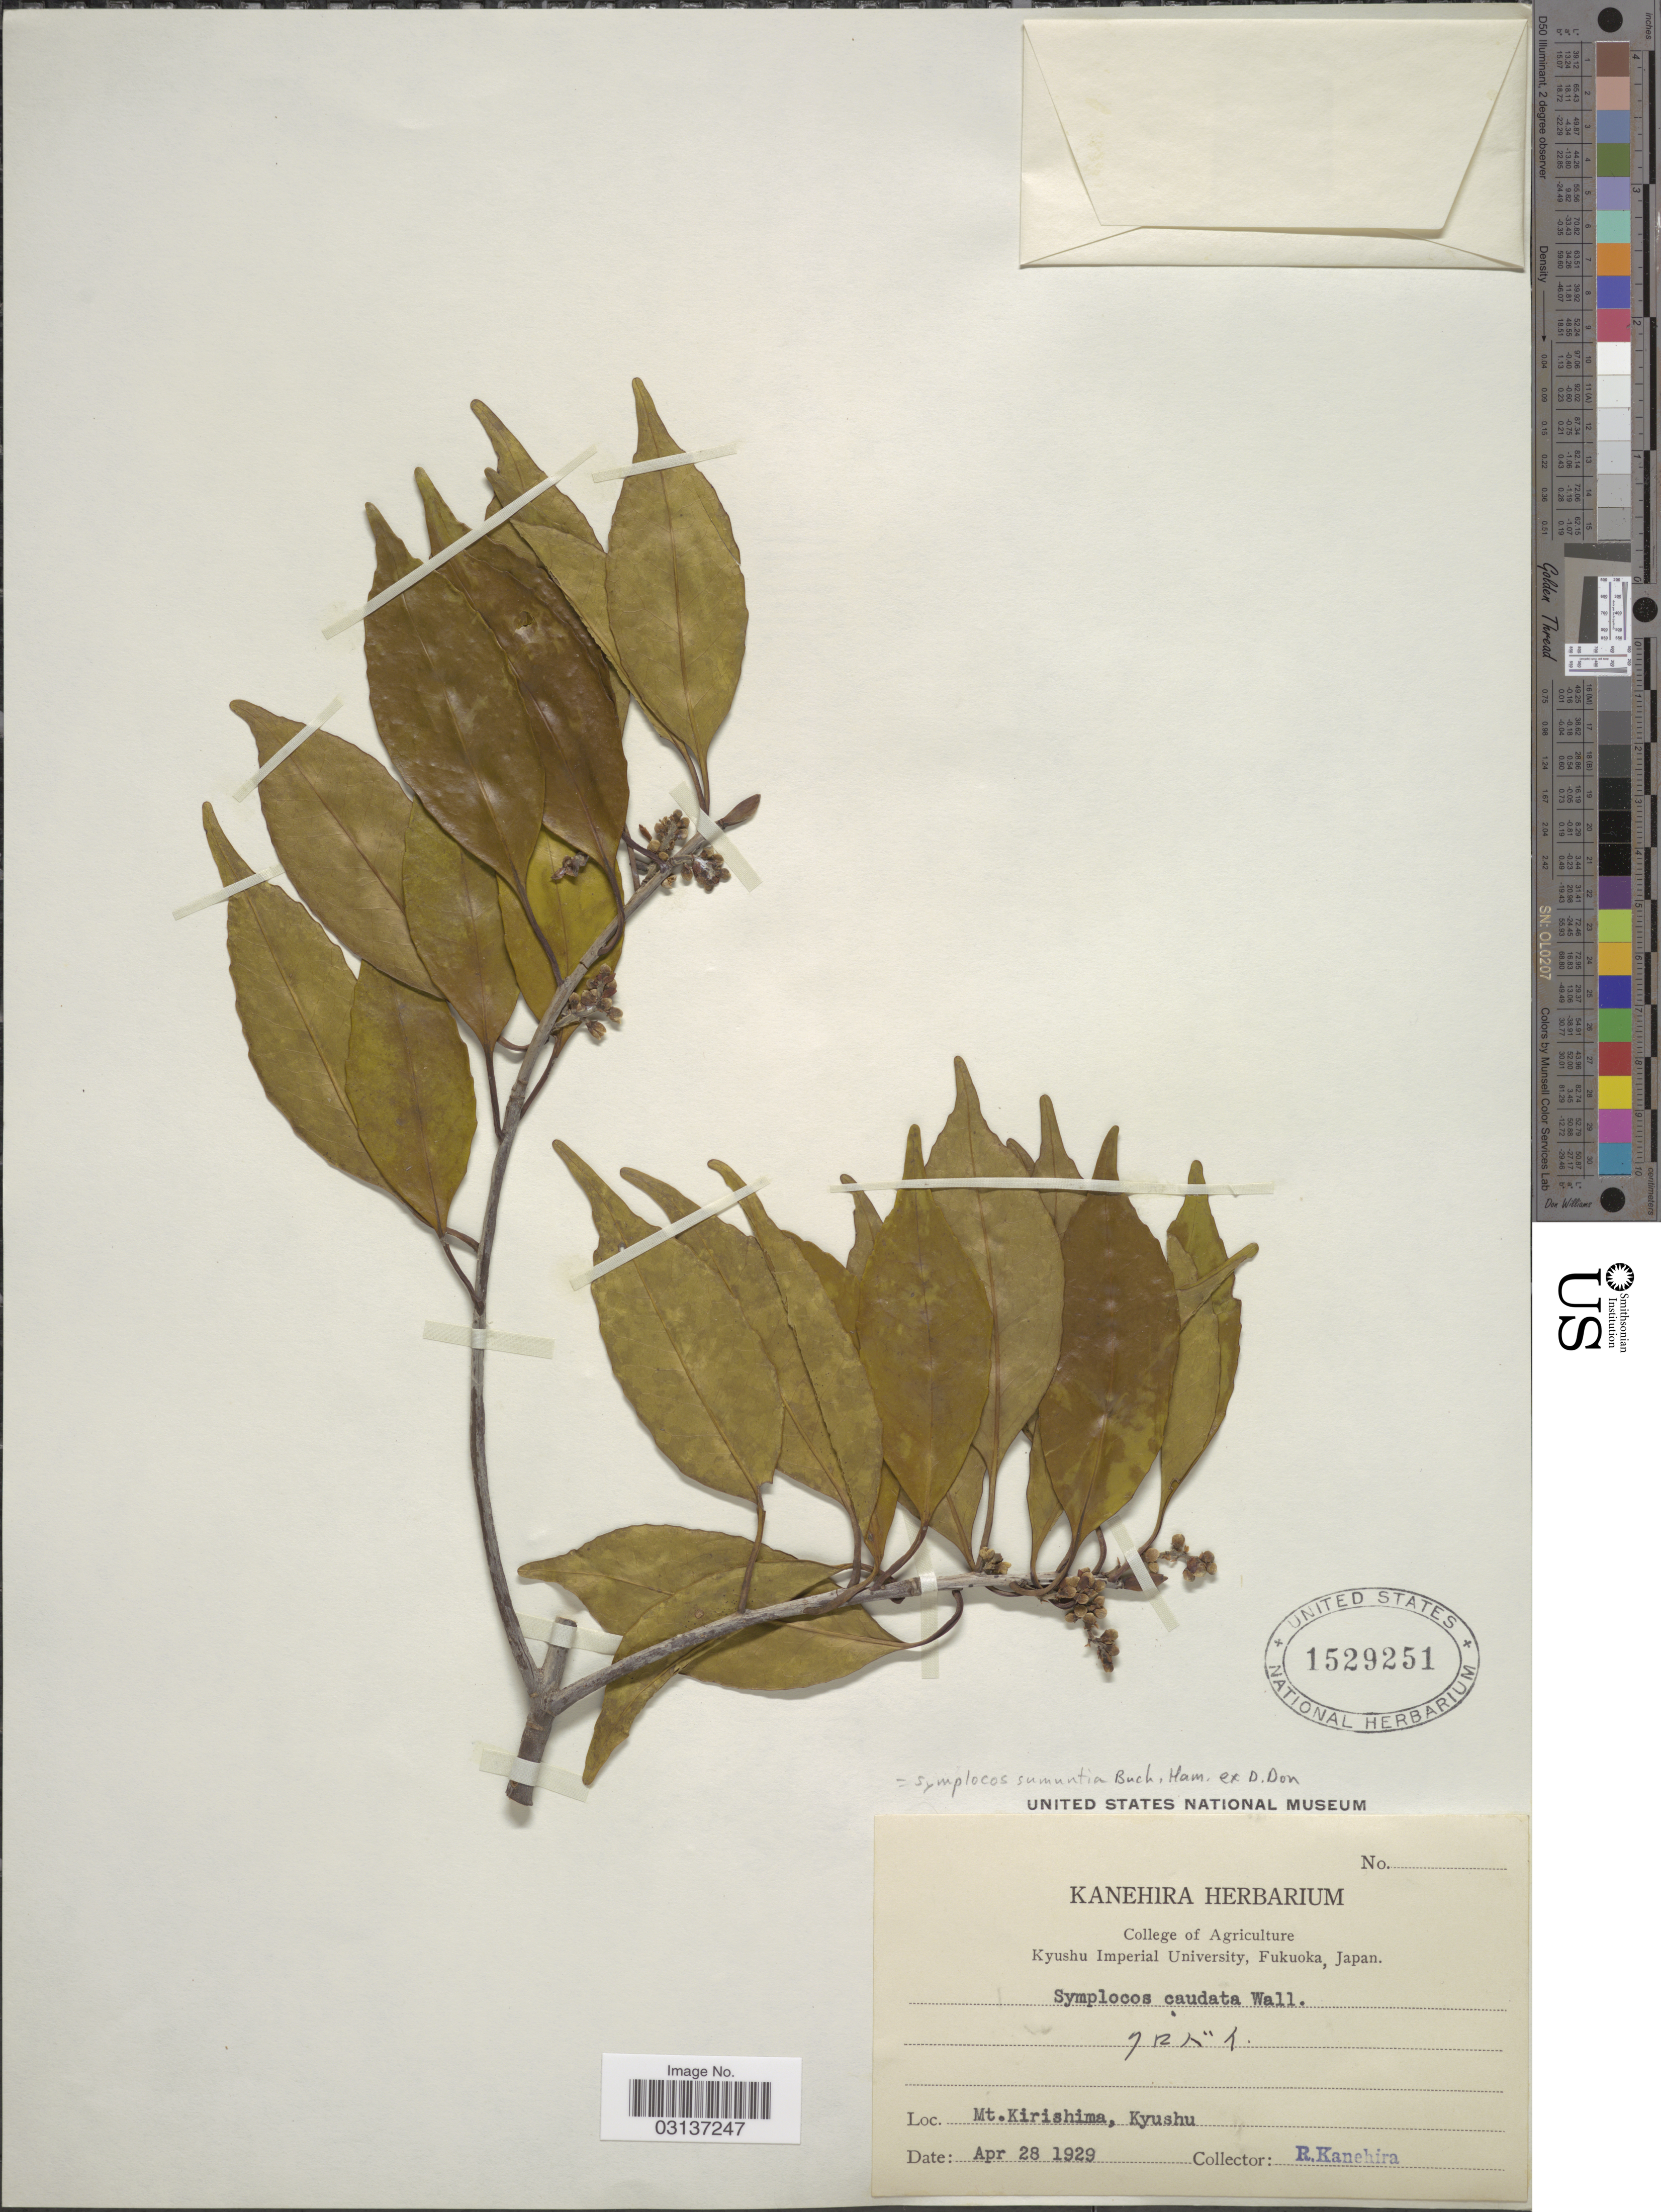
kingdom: Plantae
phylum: Tracheophyta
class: Magnoliopsida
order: Ericales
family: Symplocaceae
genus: Symplocos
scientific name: Symplocos sumuntia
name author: Buch.-Ham. ex D. Don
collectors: R. Kanehira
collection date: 1929-04-28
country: Japan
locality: Mt. Kirishima, Kyushu.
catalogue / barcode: US 1529251